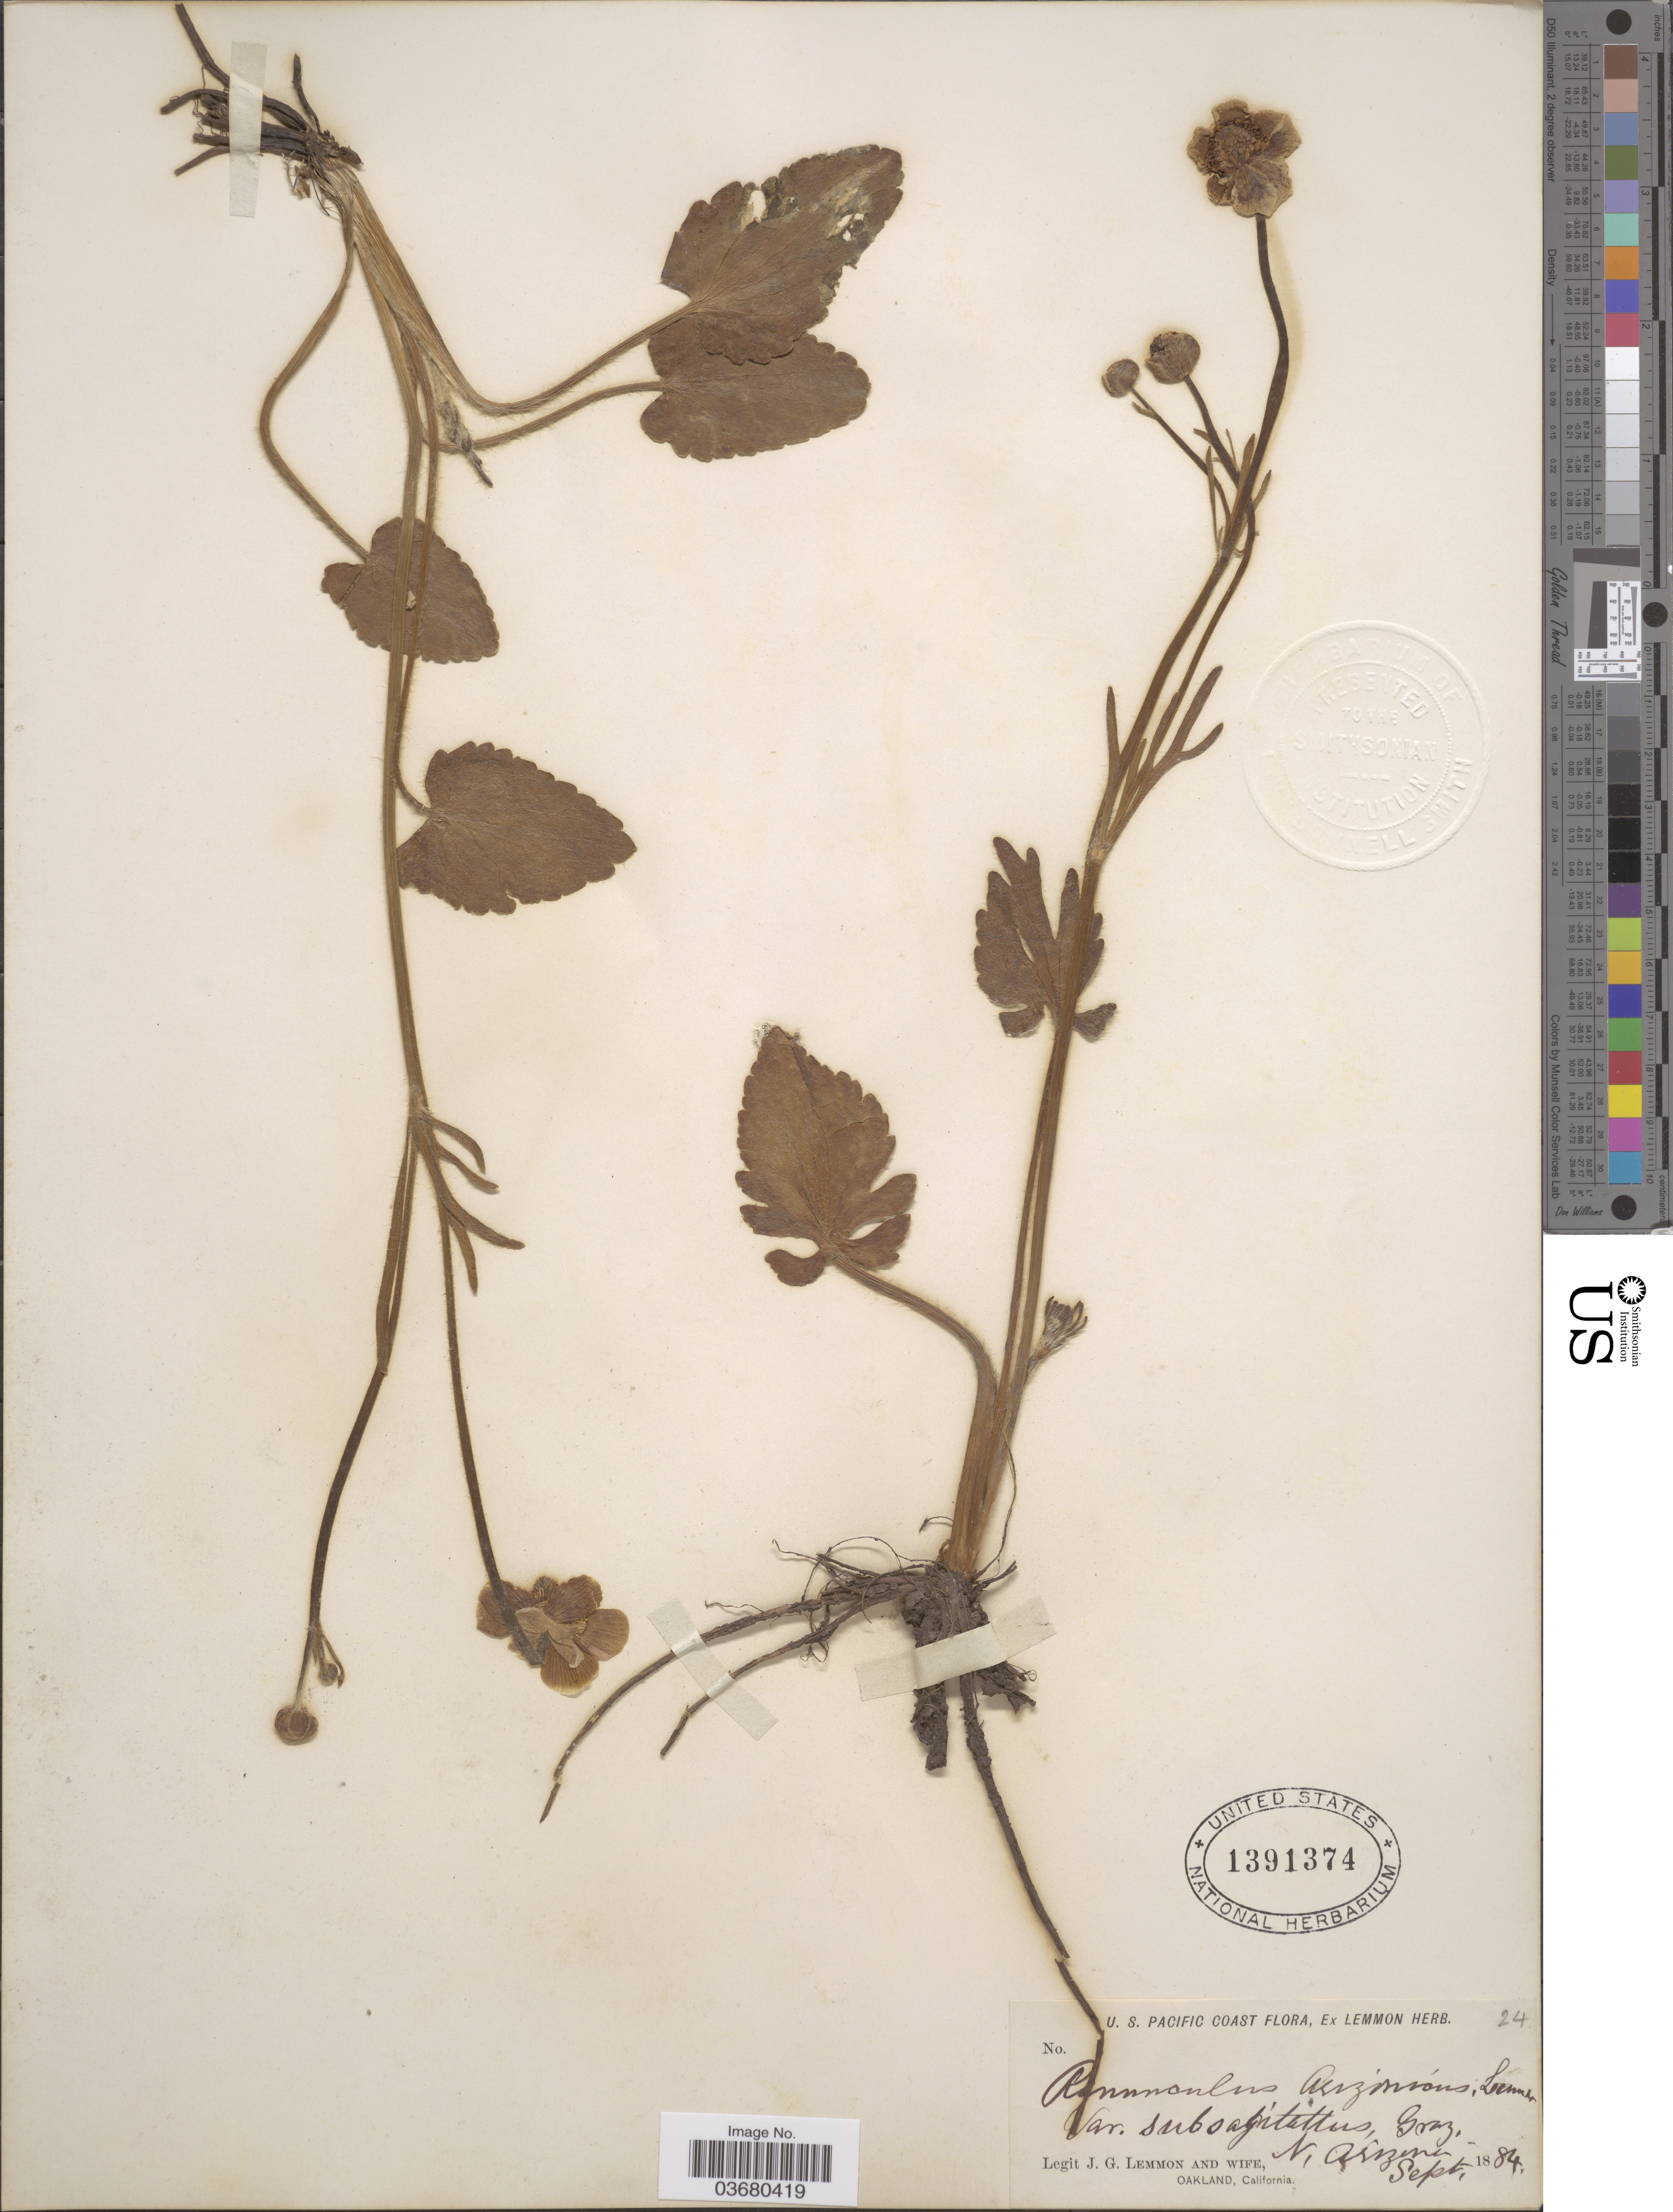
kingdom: Plantae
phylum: Tracheophyta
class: Magnoliopsida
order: Ranunculales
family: Ranunculaceae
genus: Ranunculus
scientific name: Ranunculus cardiophyllus var. subsagittatus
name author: (A. Gray) L.D. Benson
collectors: J. Lemmon & Mrs. J. G. Lemmon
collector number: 24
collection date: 1884-09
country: United States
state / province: Arizona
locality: U. S. Pacific Coast. N. Arizona.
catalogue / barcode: US 1391374